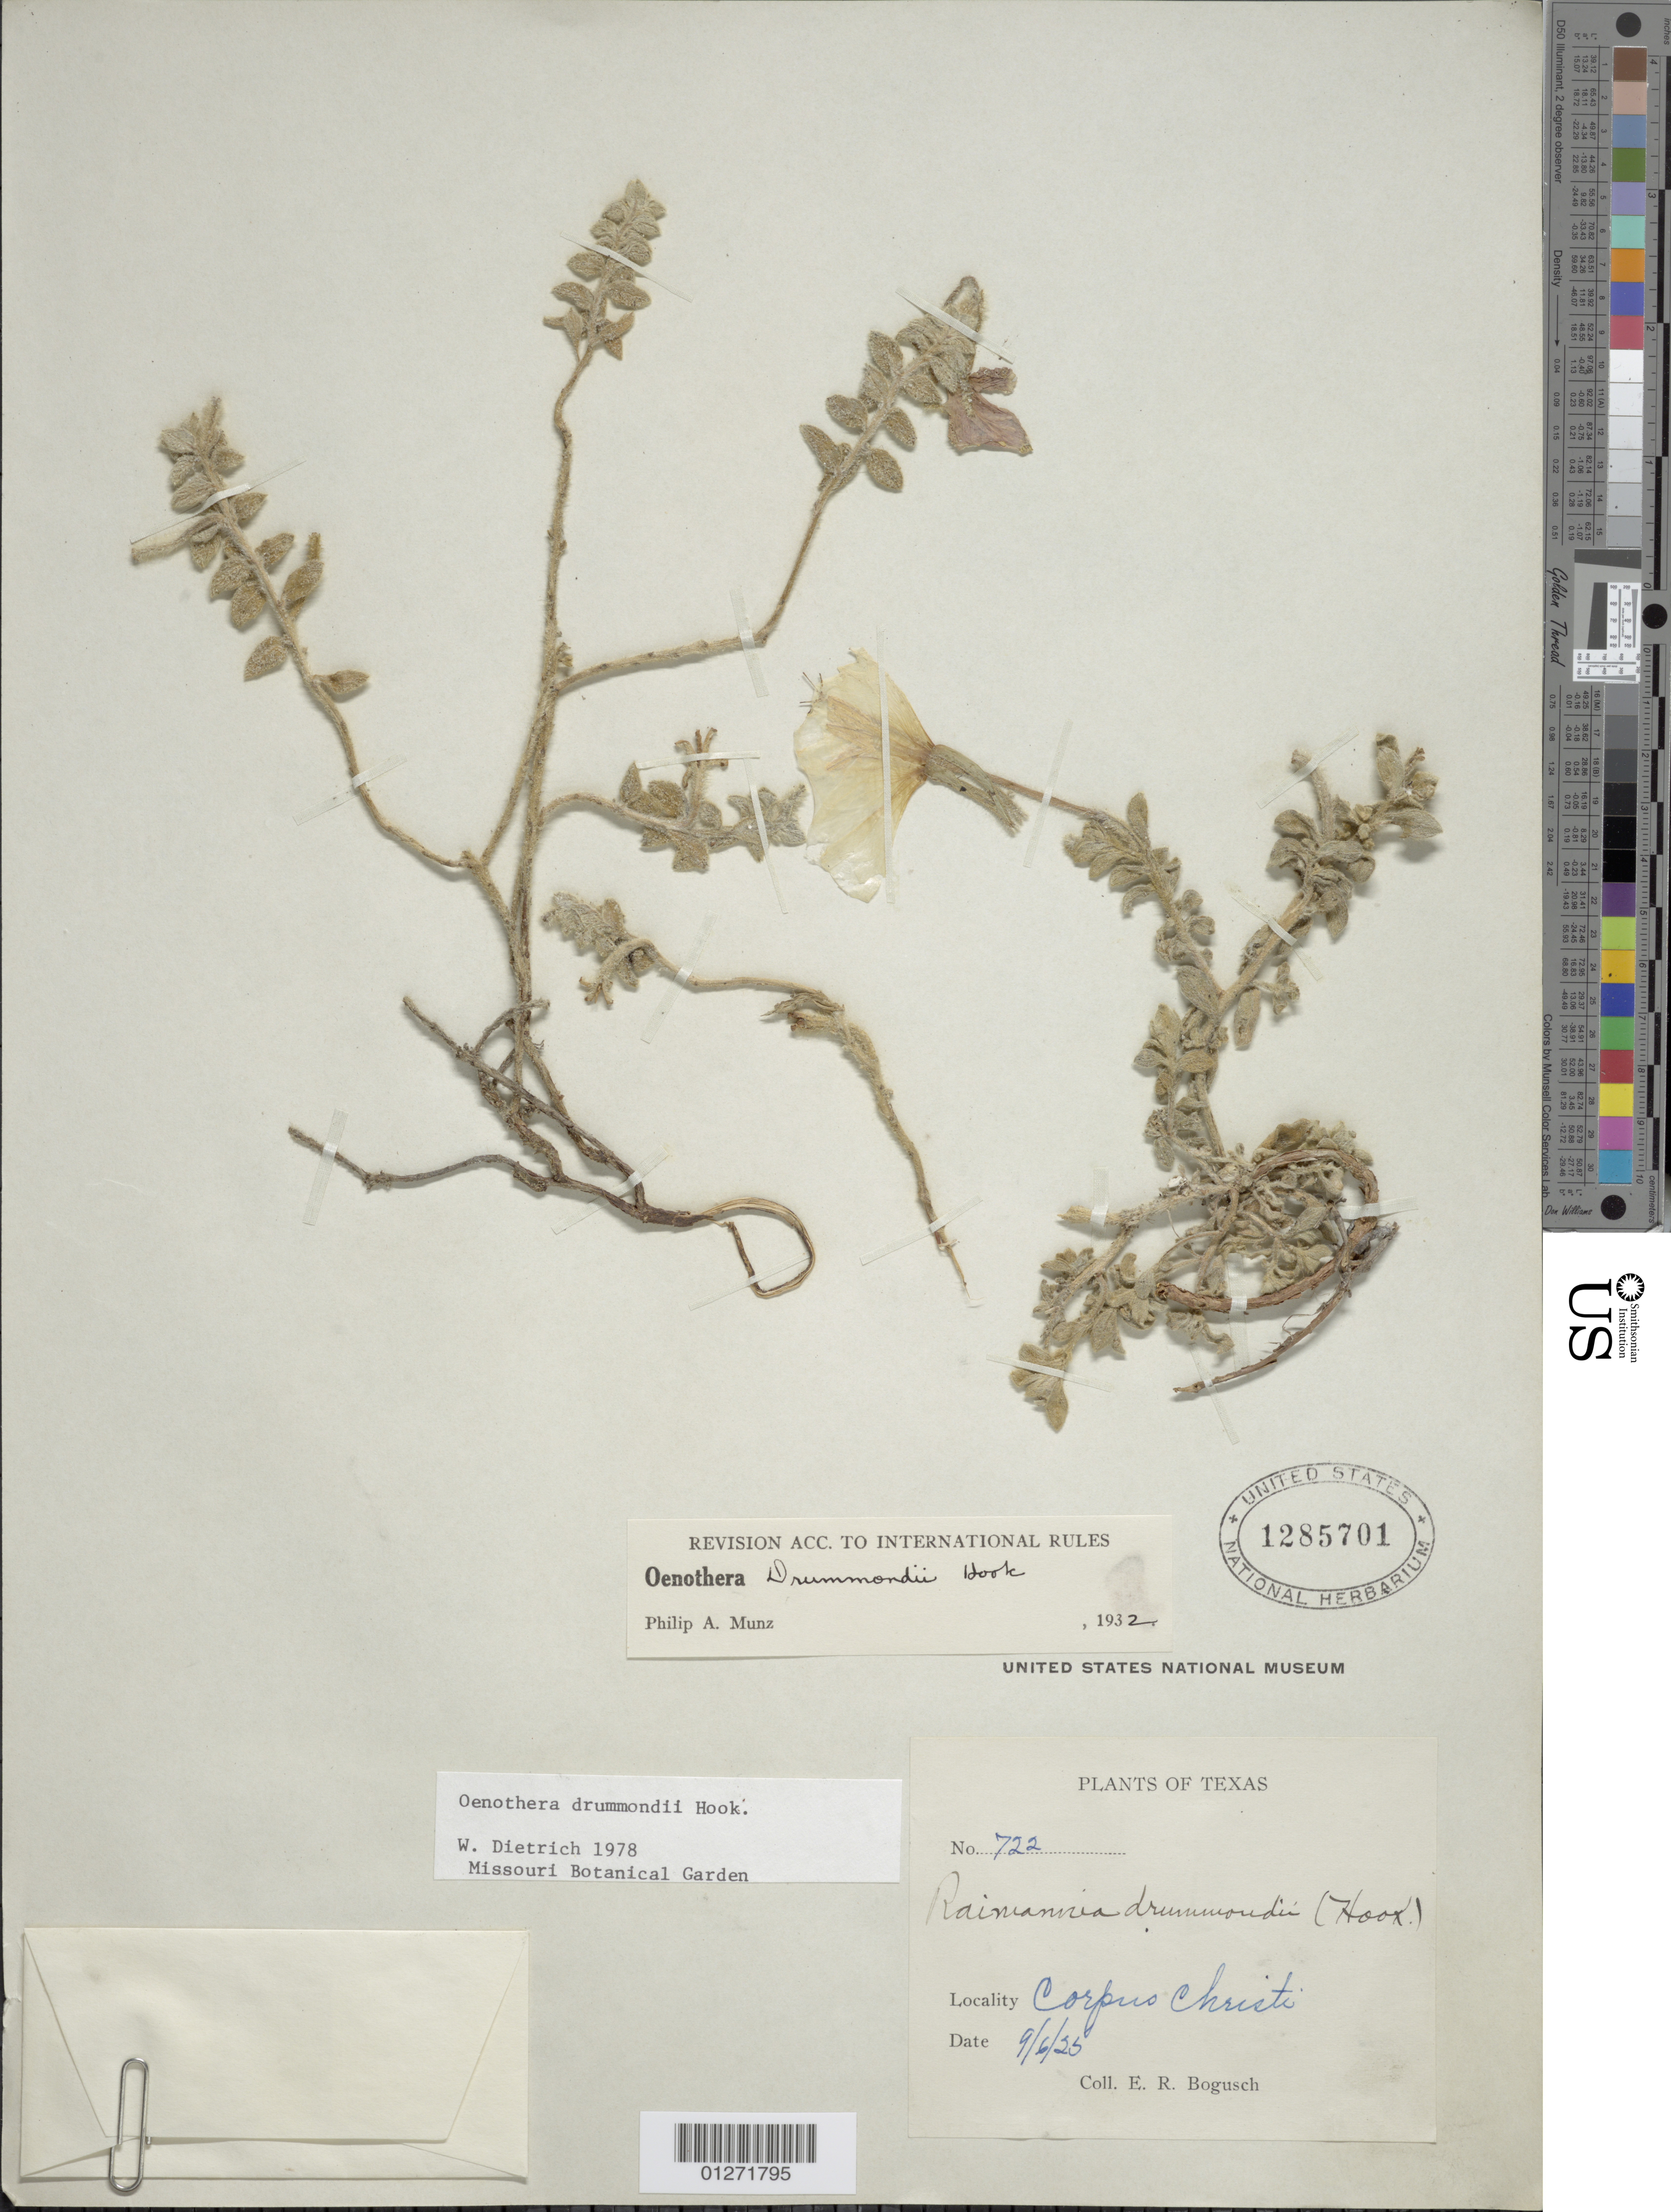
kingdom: Plantae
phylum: Tracheophyta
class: Magnoliopsida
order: Myrtales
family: Onagraceae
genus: Oenothera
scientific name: Oenothera drummondii subsp. drummondii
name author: Hook.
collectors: E. Bogusch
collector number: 722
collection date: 1925-09-06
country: United States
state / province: Texas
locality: Corpus Christi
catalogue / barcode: US 1285701